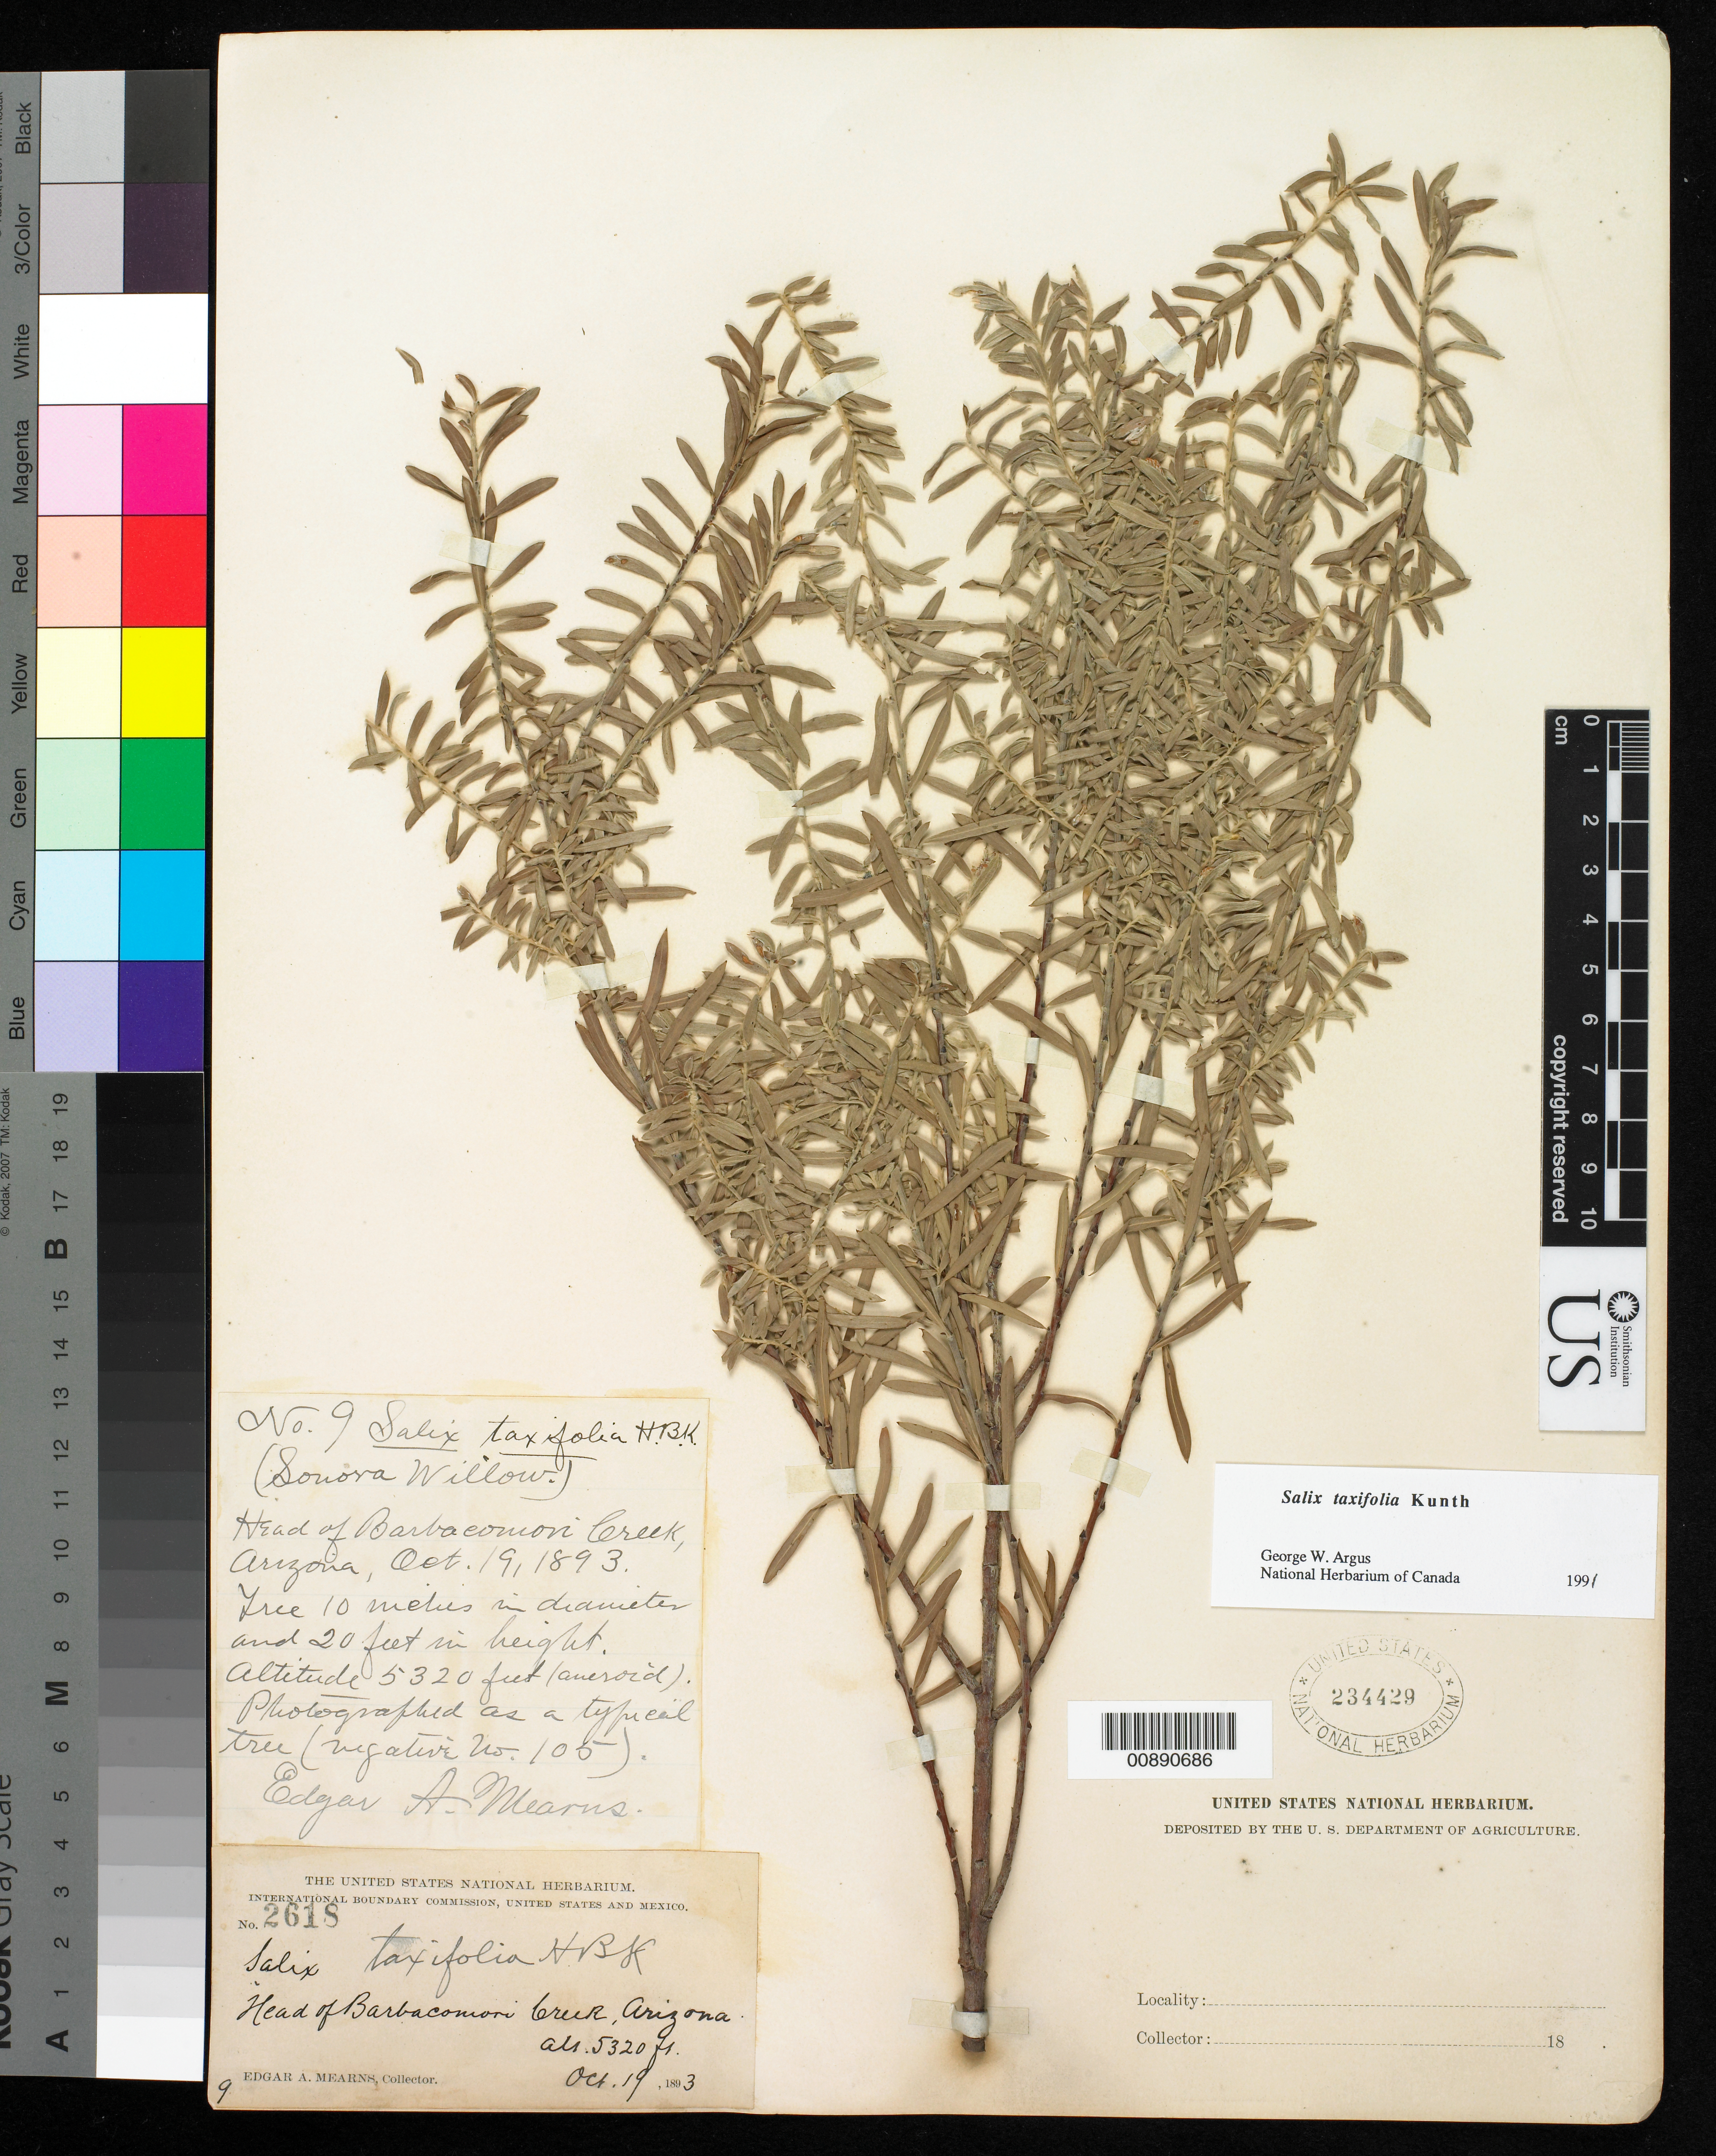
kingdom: Plantae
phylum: Tracheophyta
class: Magnoliopsida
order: Malpighiales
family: Salicaceae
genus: Salix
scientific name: Salix taxifolia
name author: Kunth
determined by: Argus, G. W.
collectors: E. A. Mearns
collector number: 2618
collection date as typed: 19 Oct 1893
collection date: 1893-10-19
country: United States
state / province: Arizona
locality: Head of Barbacomori Creek, Arizona.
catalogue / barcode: US 234429